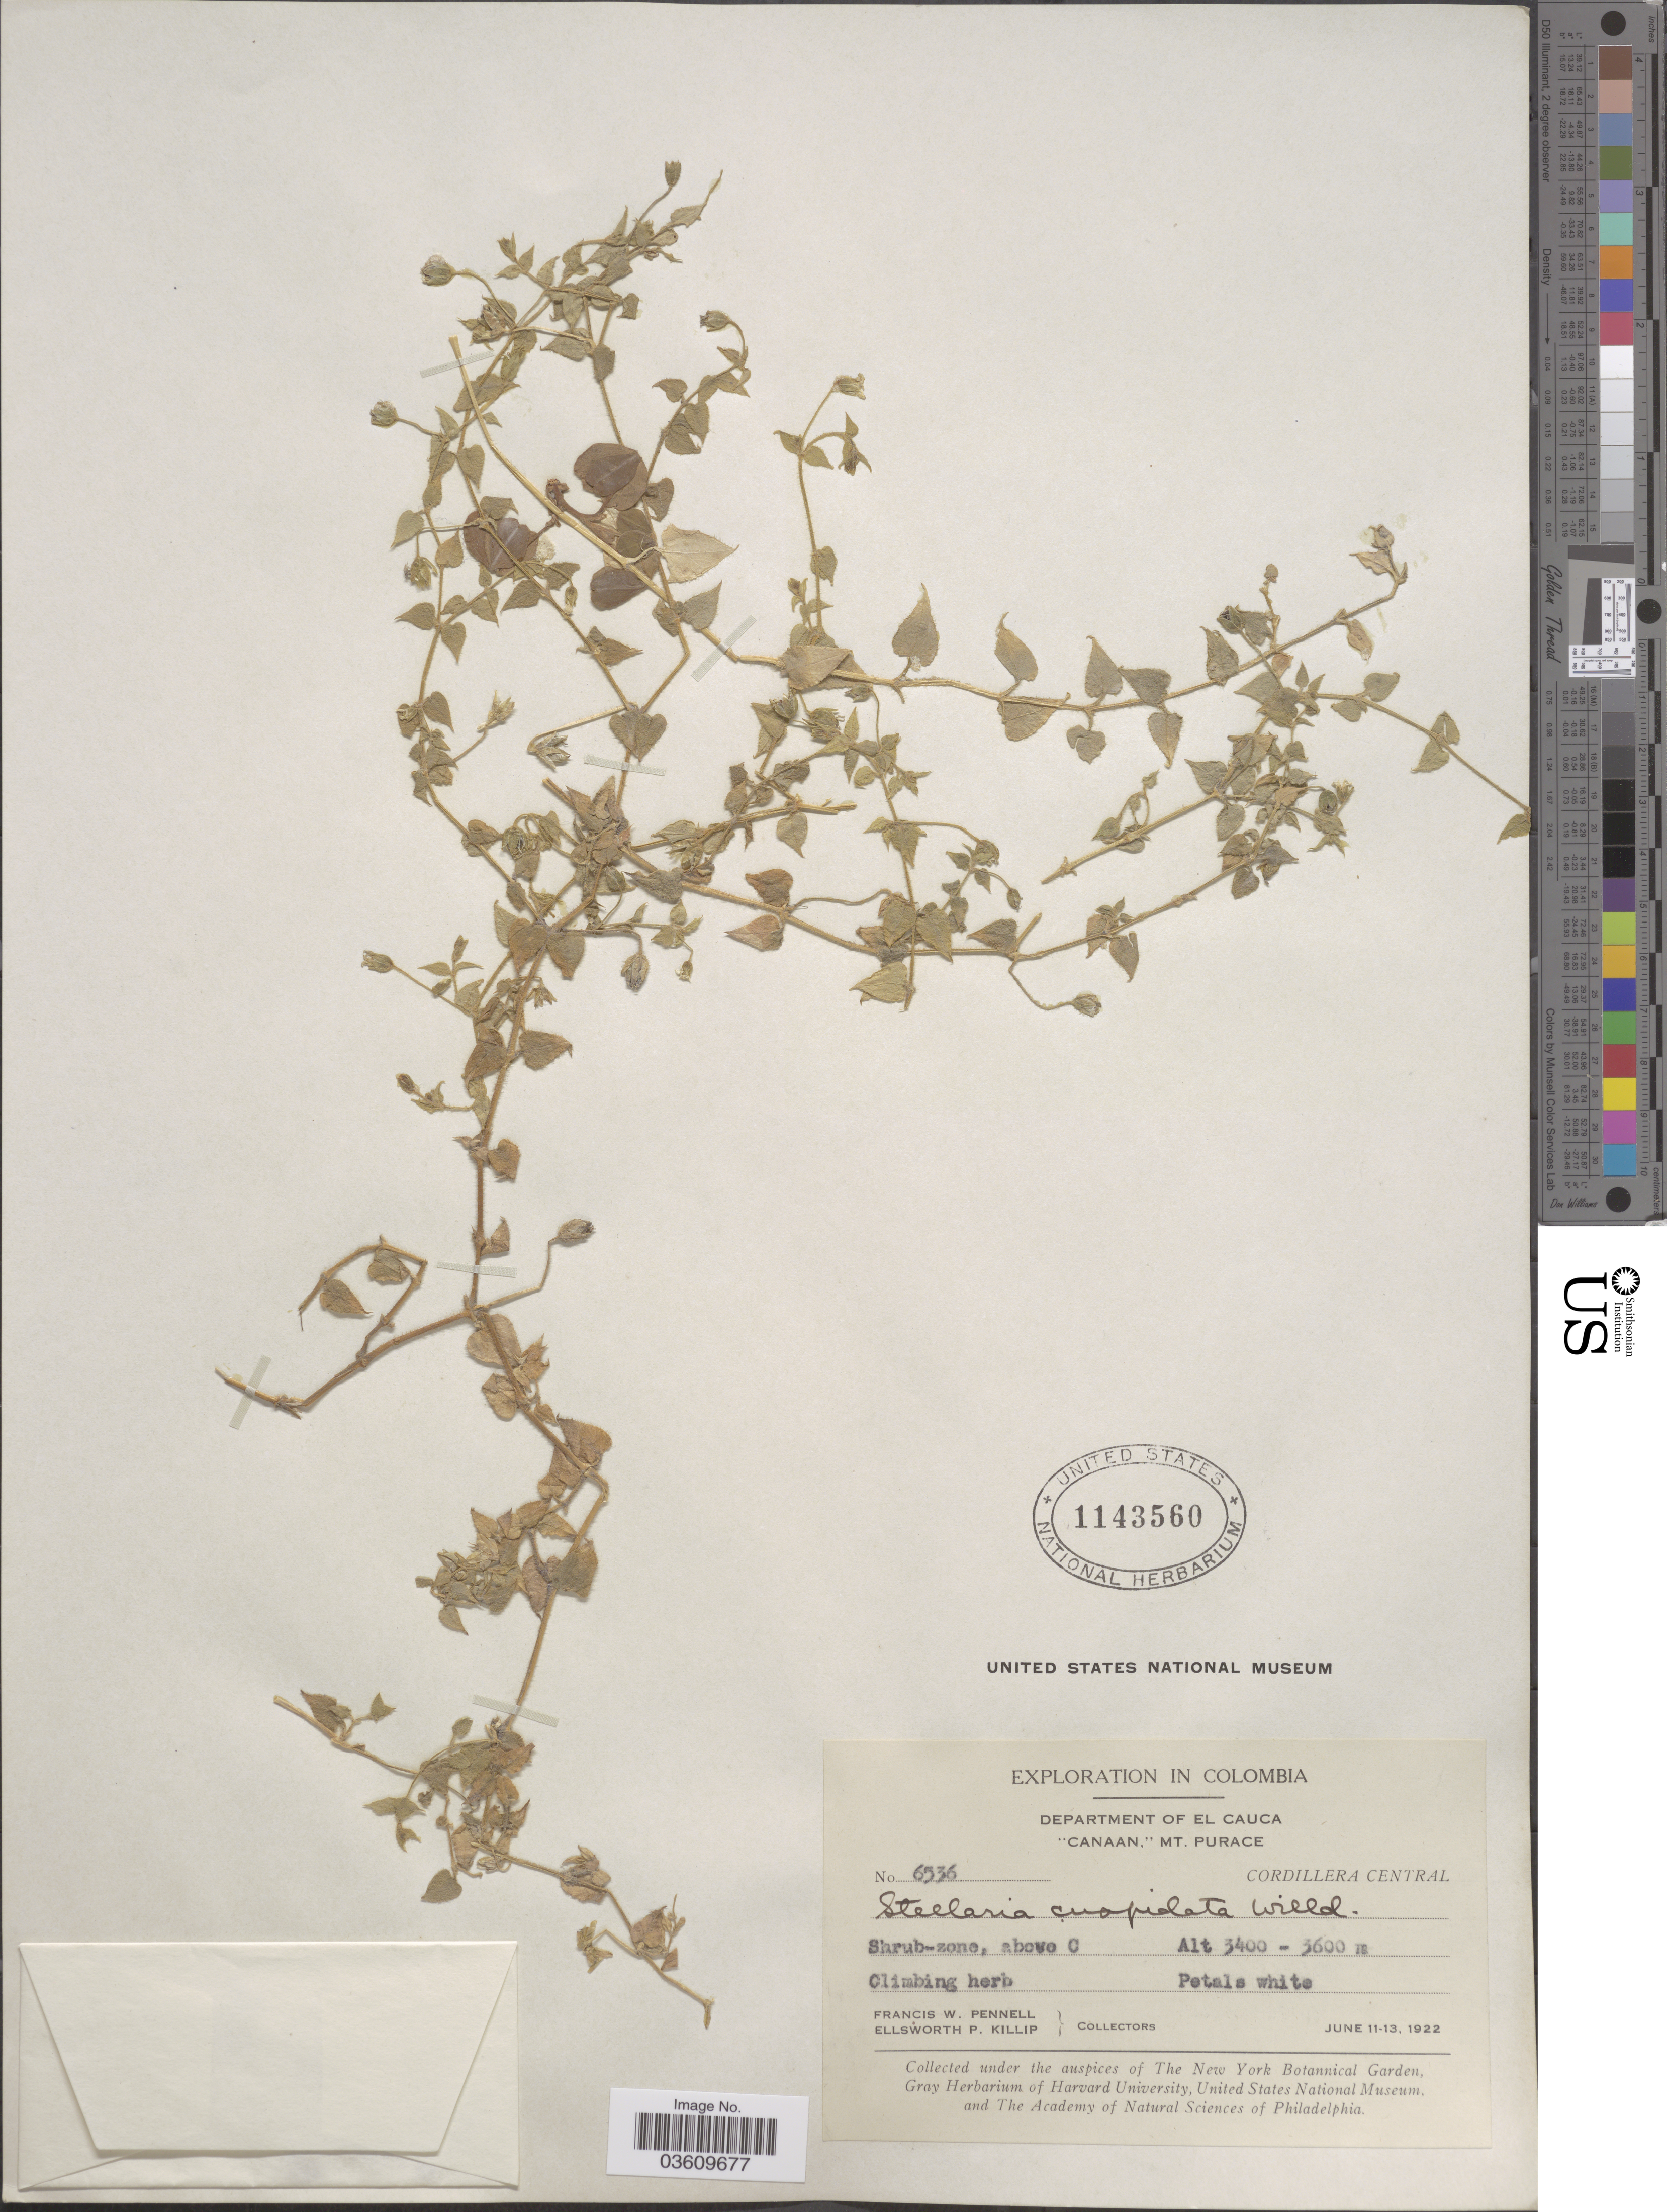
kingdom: Plantae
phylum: Tracheophyta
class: Magnoliopsida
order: Caryophyllales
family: Caryophyllaceae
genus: Stellaria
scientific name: Stellaria cuspidata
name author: Willd. ex Schltdl.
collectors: F. W. Pennell & E. P. Killip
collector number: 6536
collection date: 1922-06-11/1922-06-13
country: Colombia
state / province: Cauca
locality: Department of El Cauca. "Canaan," Mt. Purace. Cordillera Central. Shrub-zone, above C.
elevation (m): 3400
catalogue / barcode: US 1143560